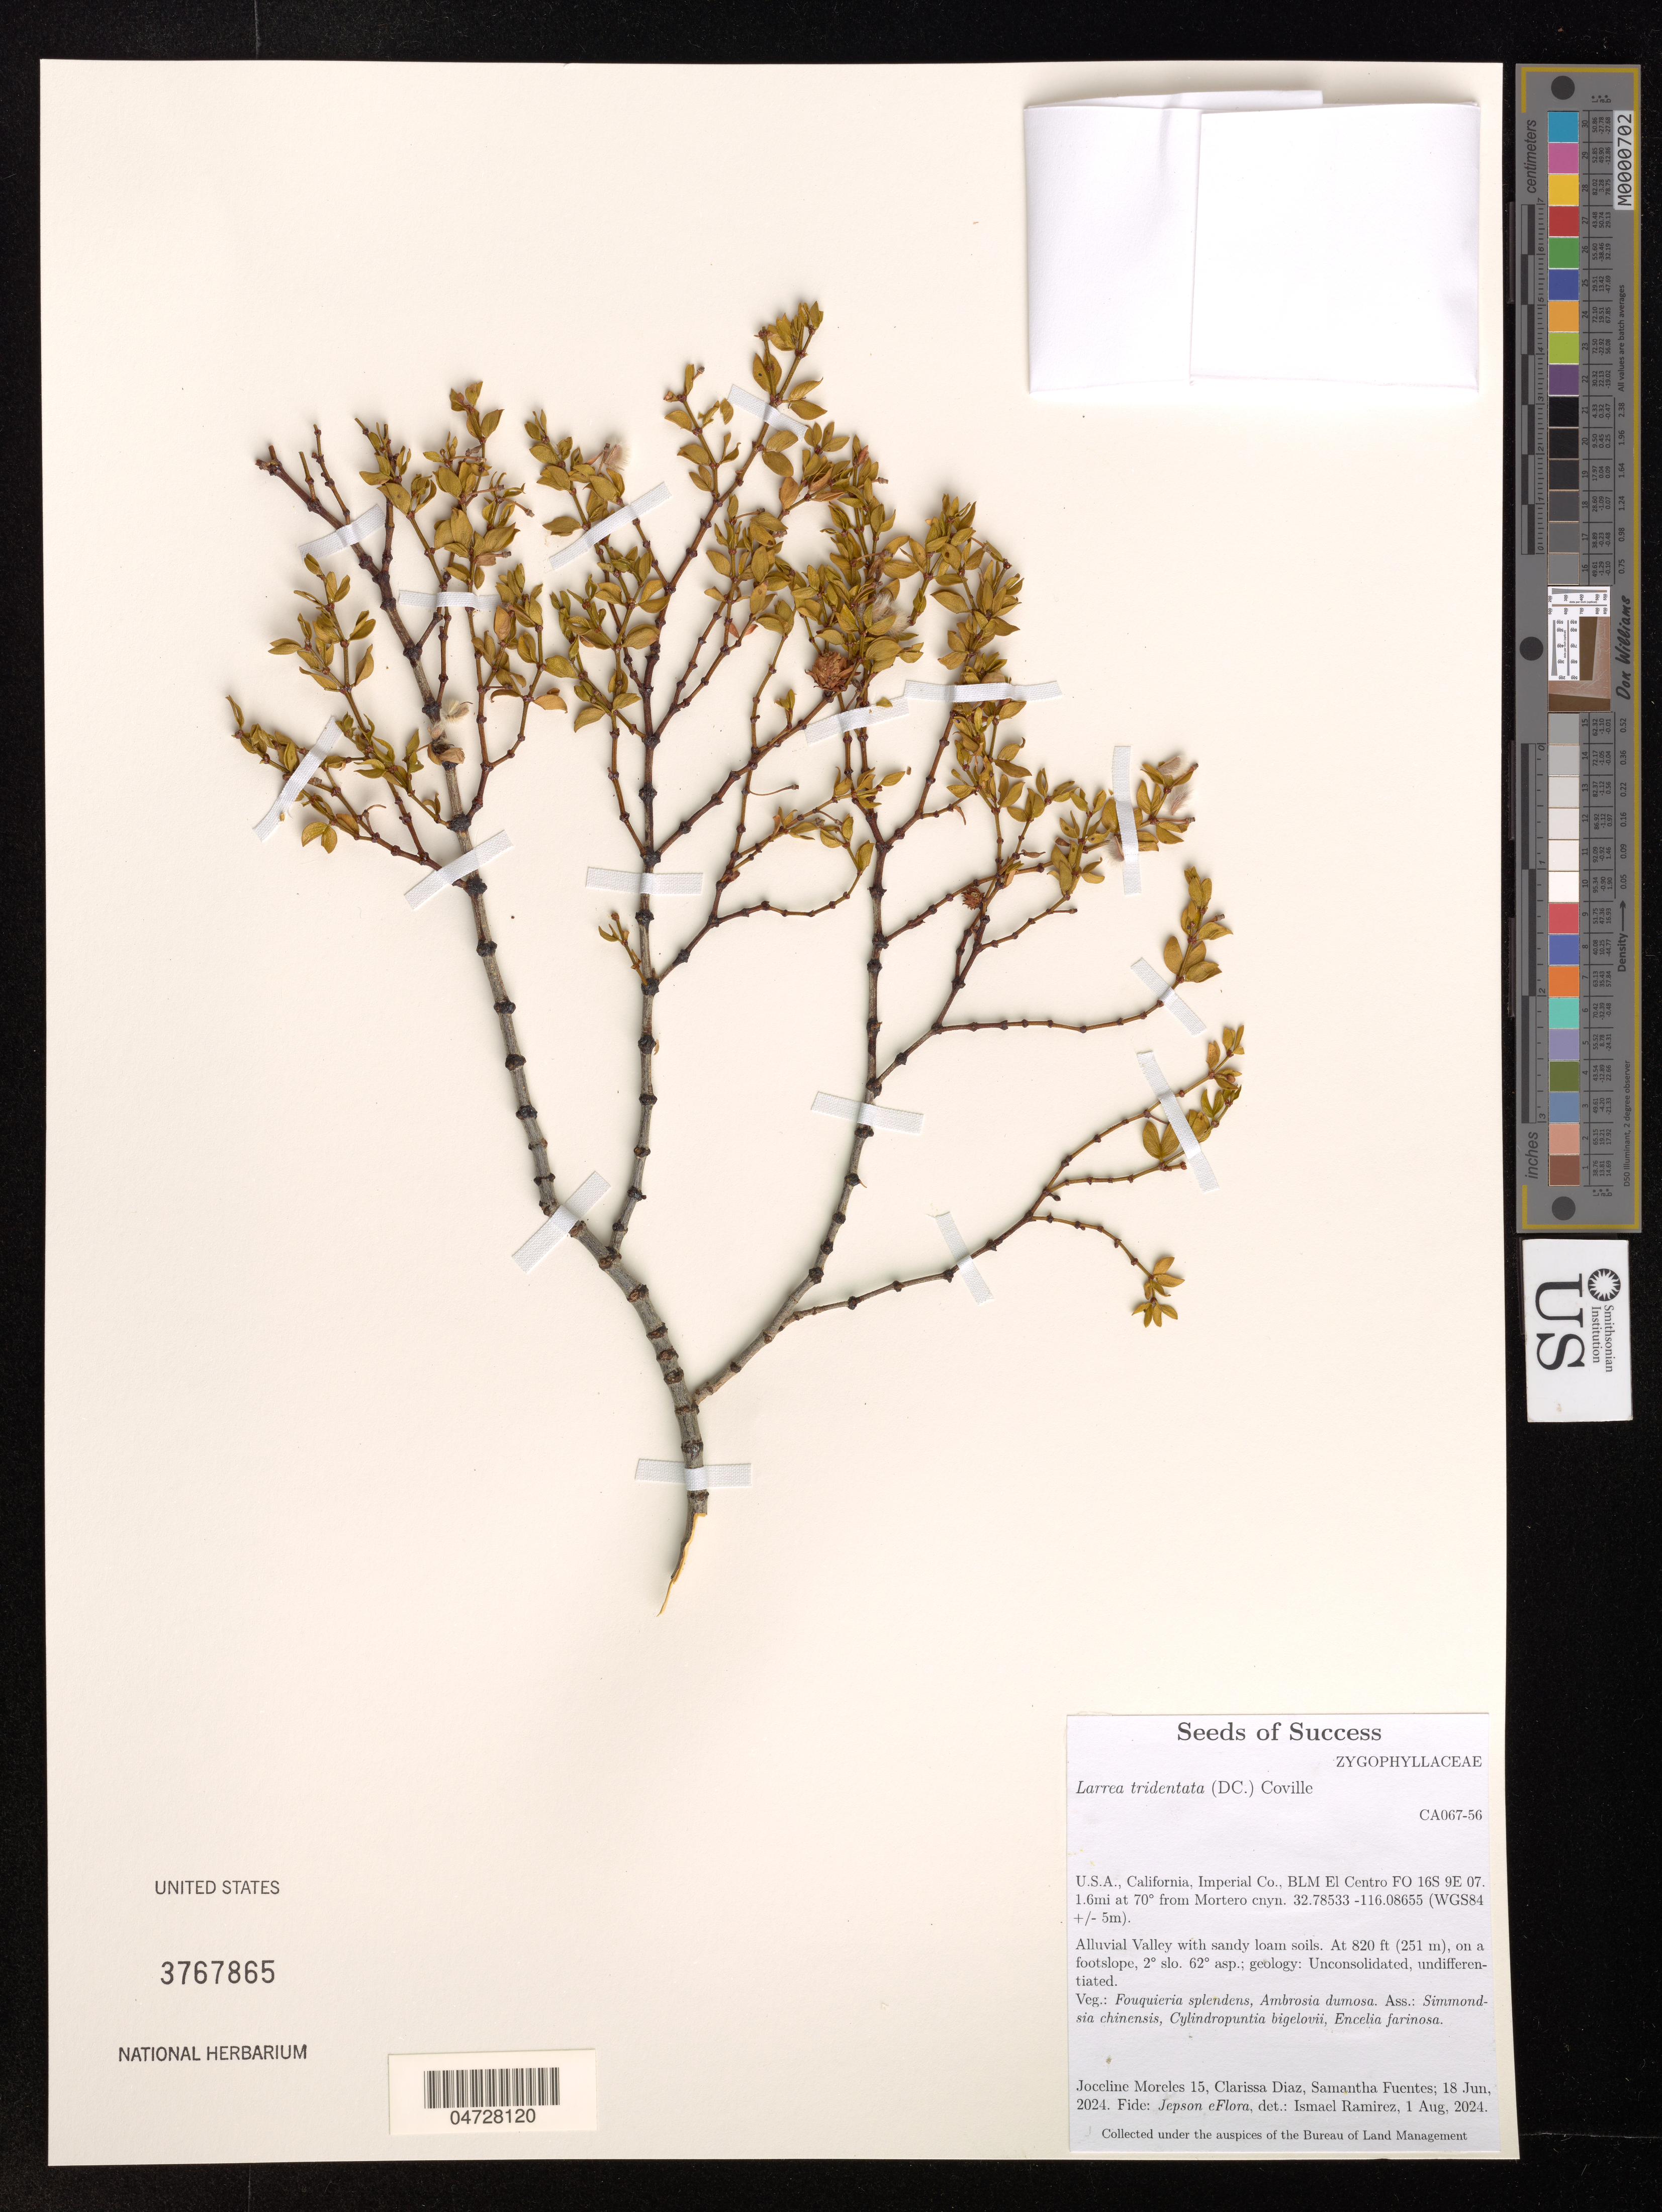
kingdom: Plantae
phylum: Tracheophyta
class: Magnoliopsida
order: Zygophyllales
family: Zygophyllaceae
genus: Larrea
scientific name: Larrea tridentata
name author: (Sessé & Moc. ex DC.) Coville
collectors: J. Moreles, C. Diaz & S. Fuentus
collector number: CA067-56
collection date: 2024-06-18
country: United States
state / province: California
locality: Imperial Co., BLM El Centro FO.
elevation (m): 5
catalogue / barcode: US 3767865